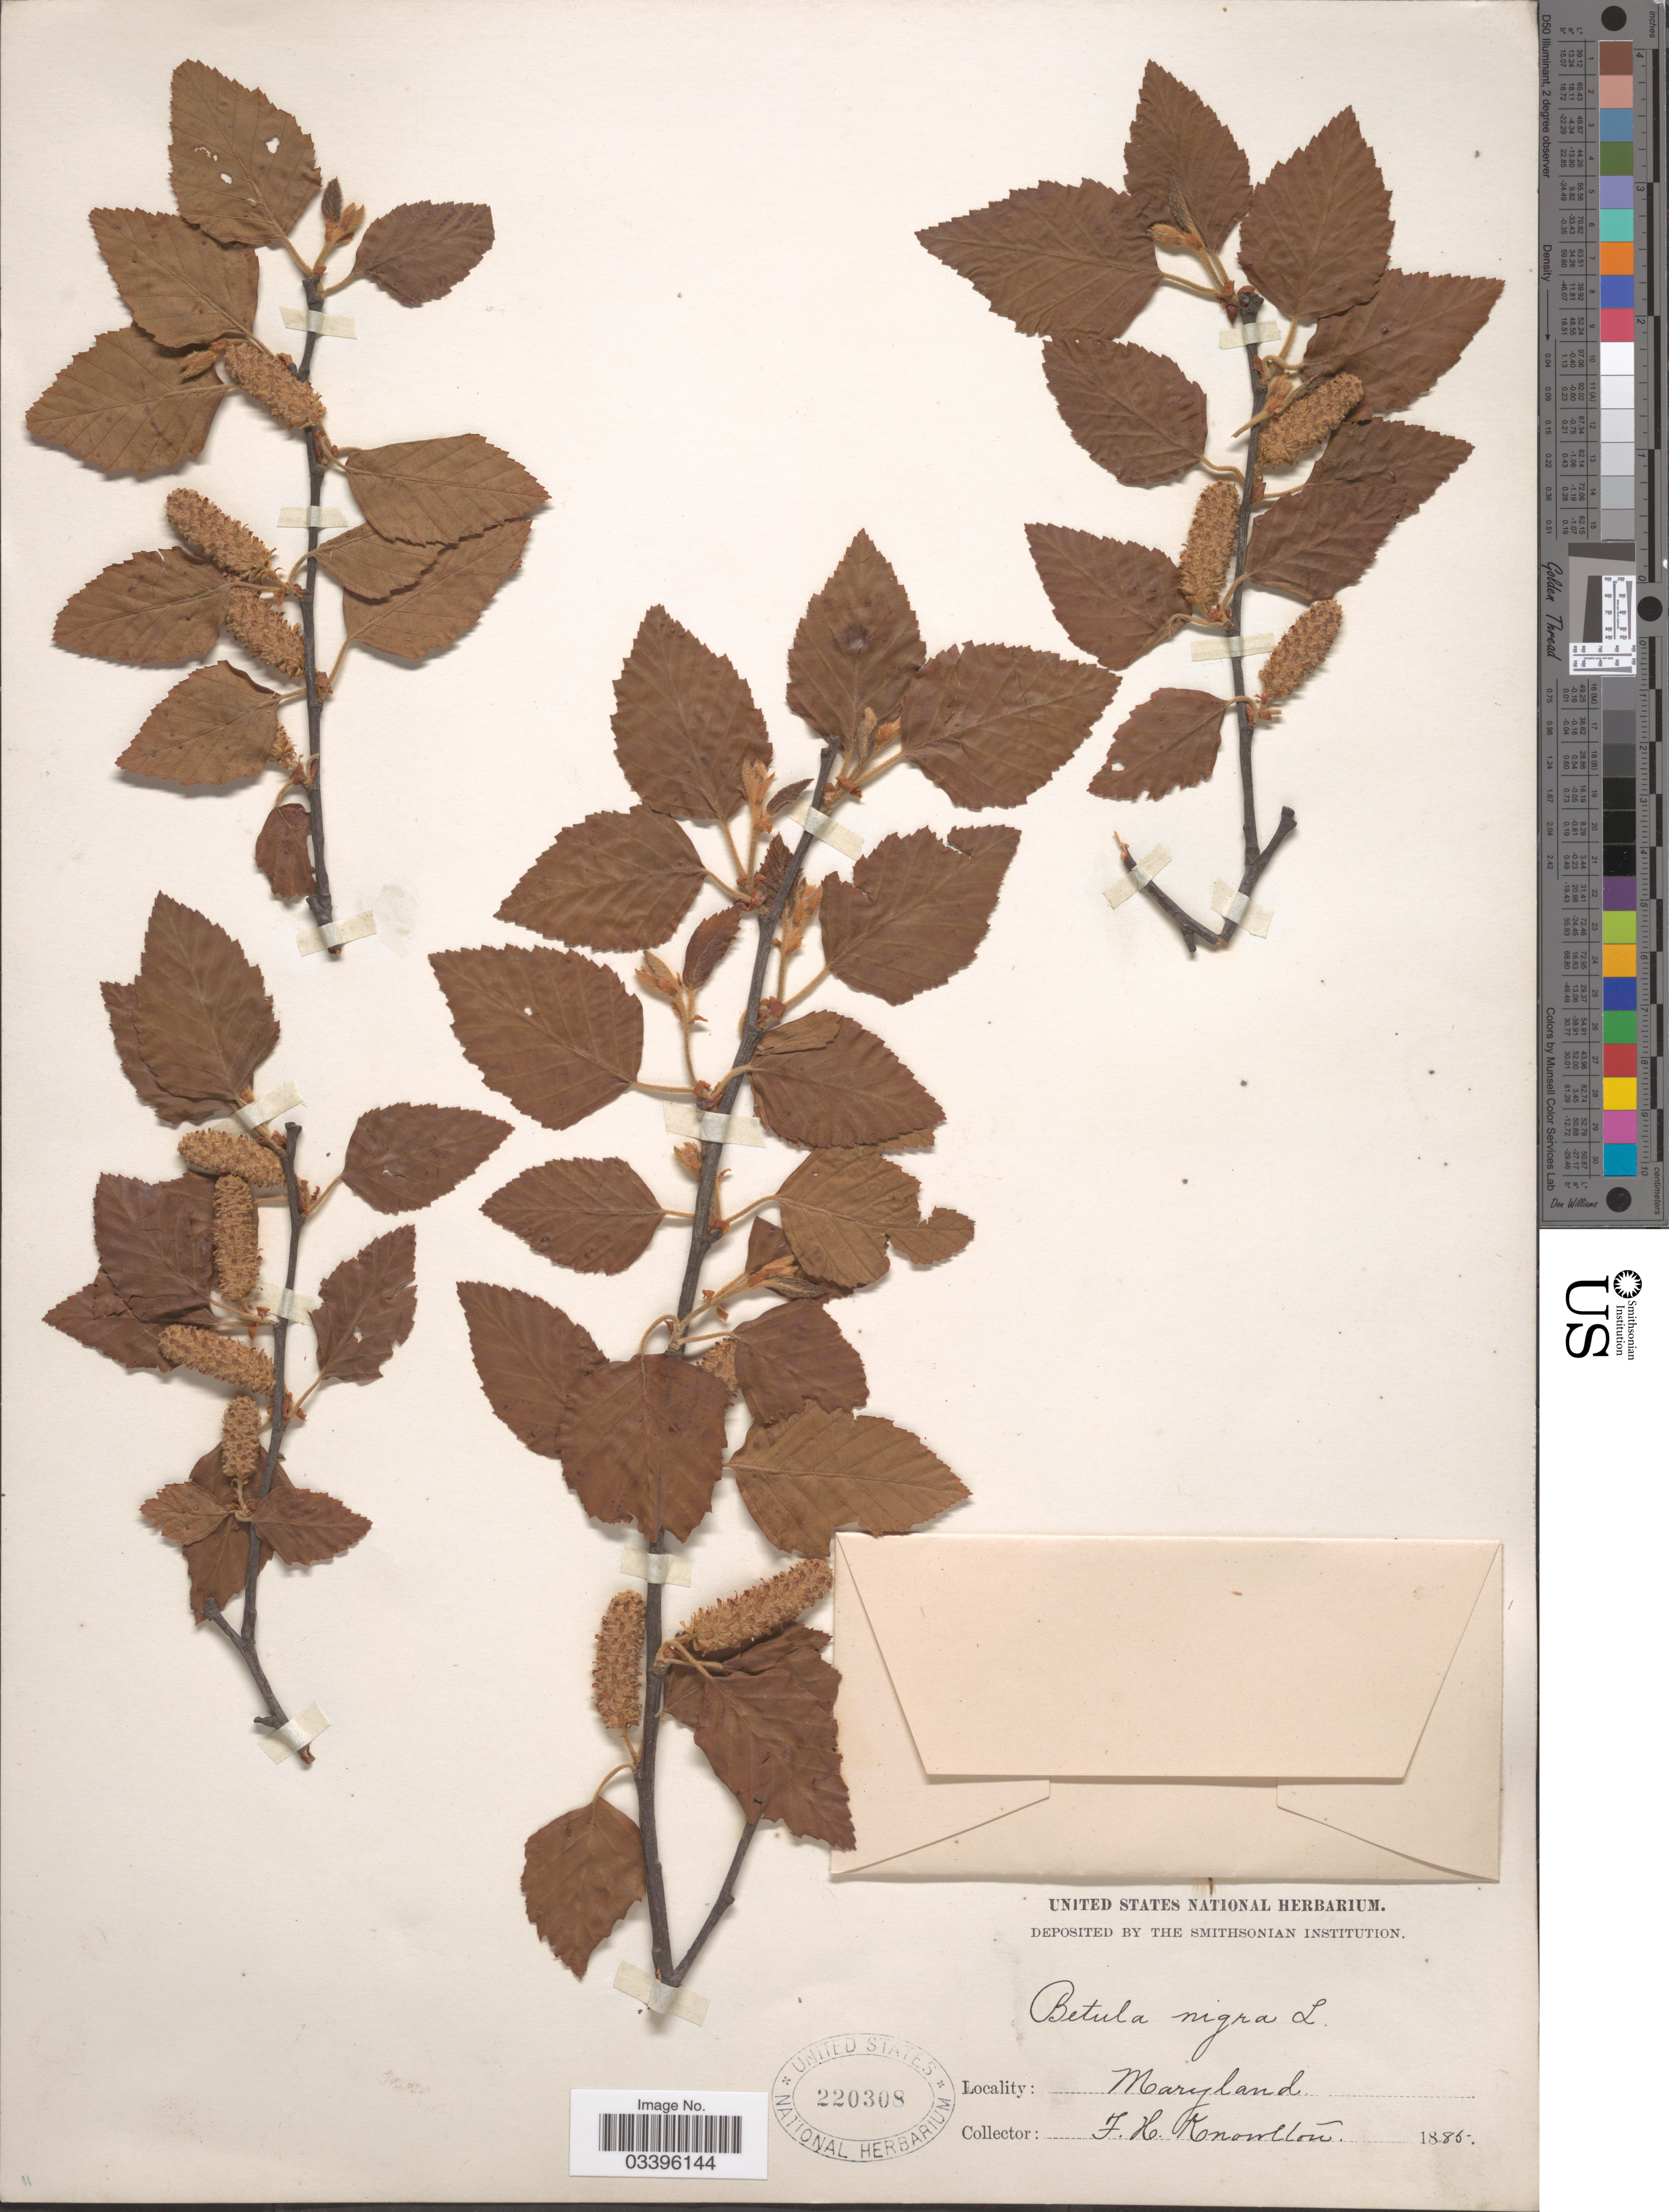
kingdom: Plantae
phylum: Tracheophyta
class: Magnoliopsida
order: Fagales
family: Betulaceae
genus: Betula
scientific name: Betula nigra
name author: L.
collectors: F. H. Knowlton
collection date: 1885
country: United States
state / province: Maryland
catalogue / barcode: US 220308